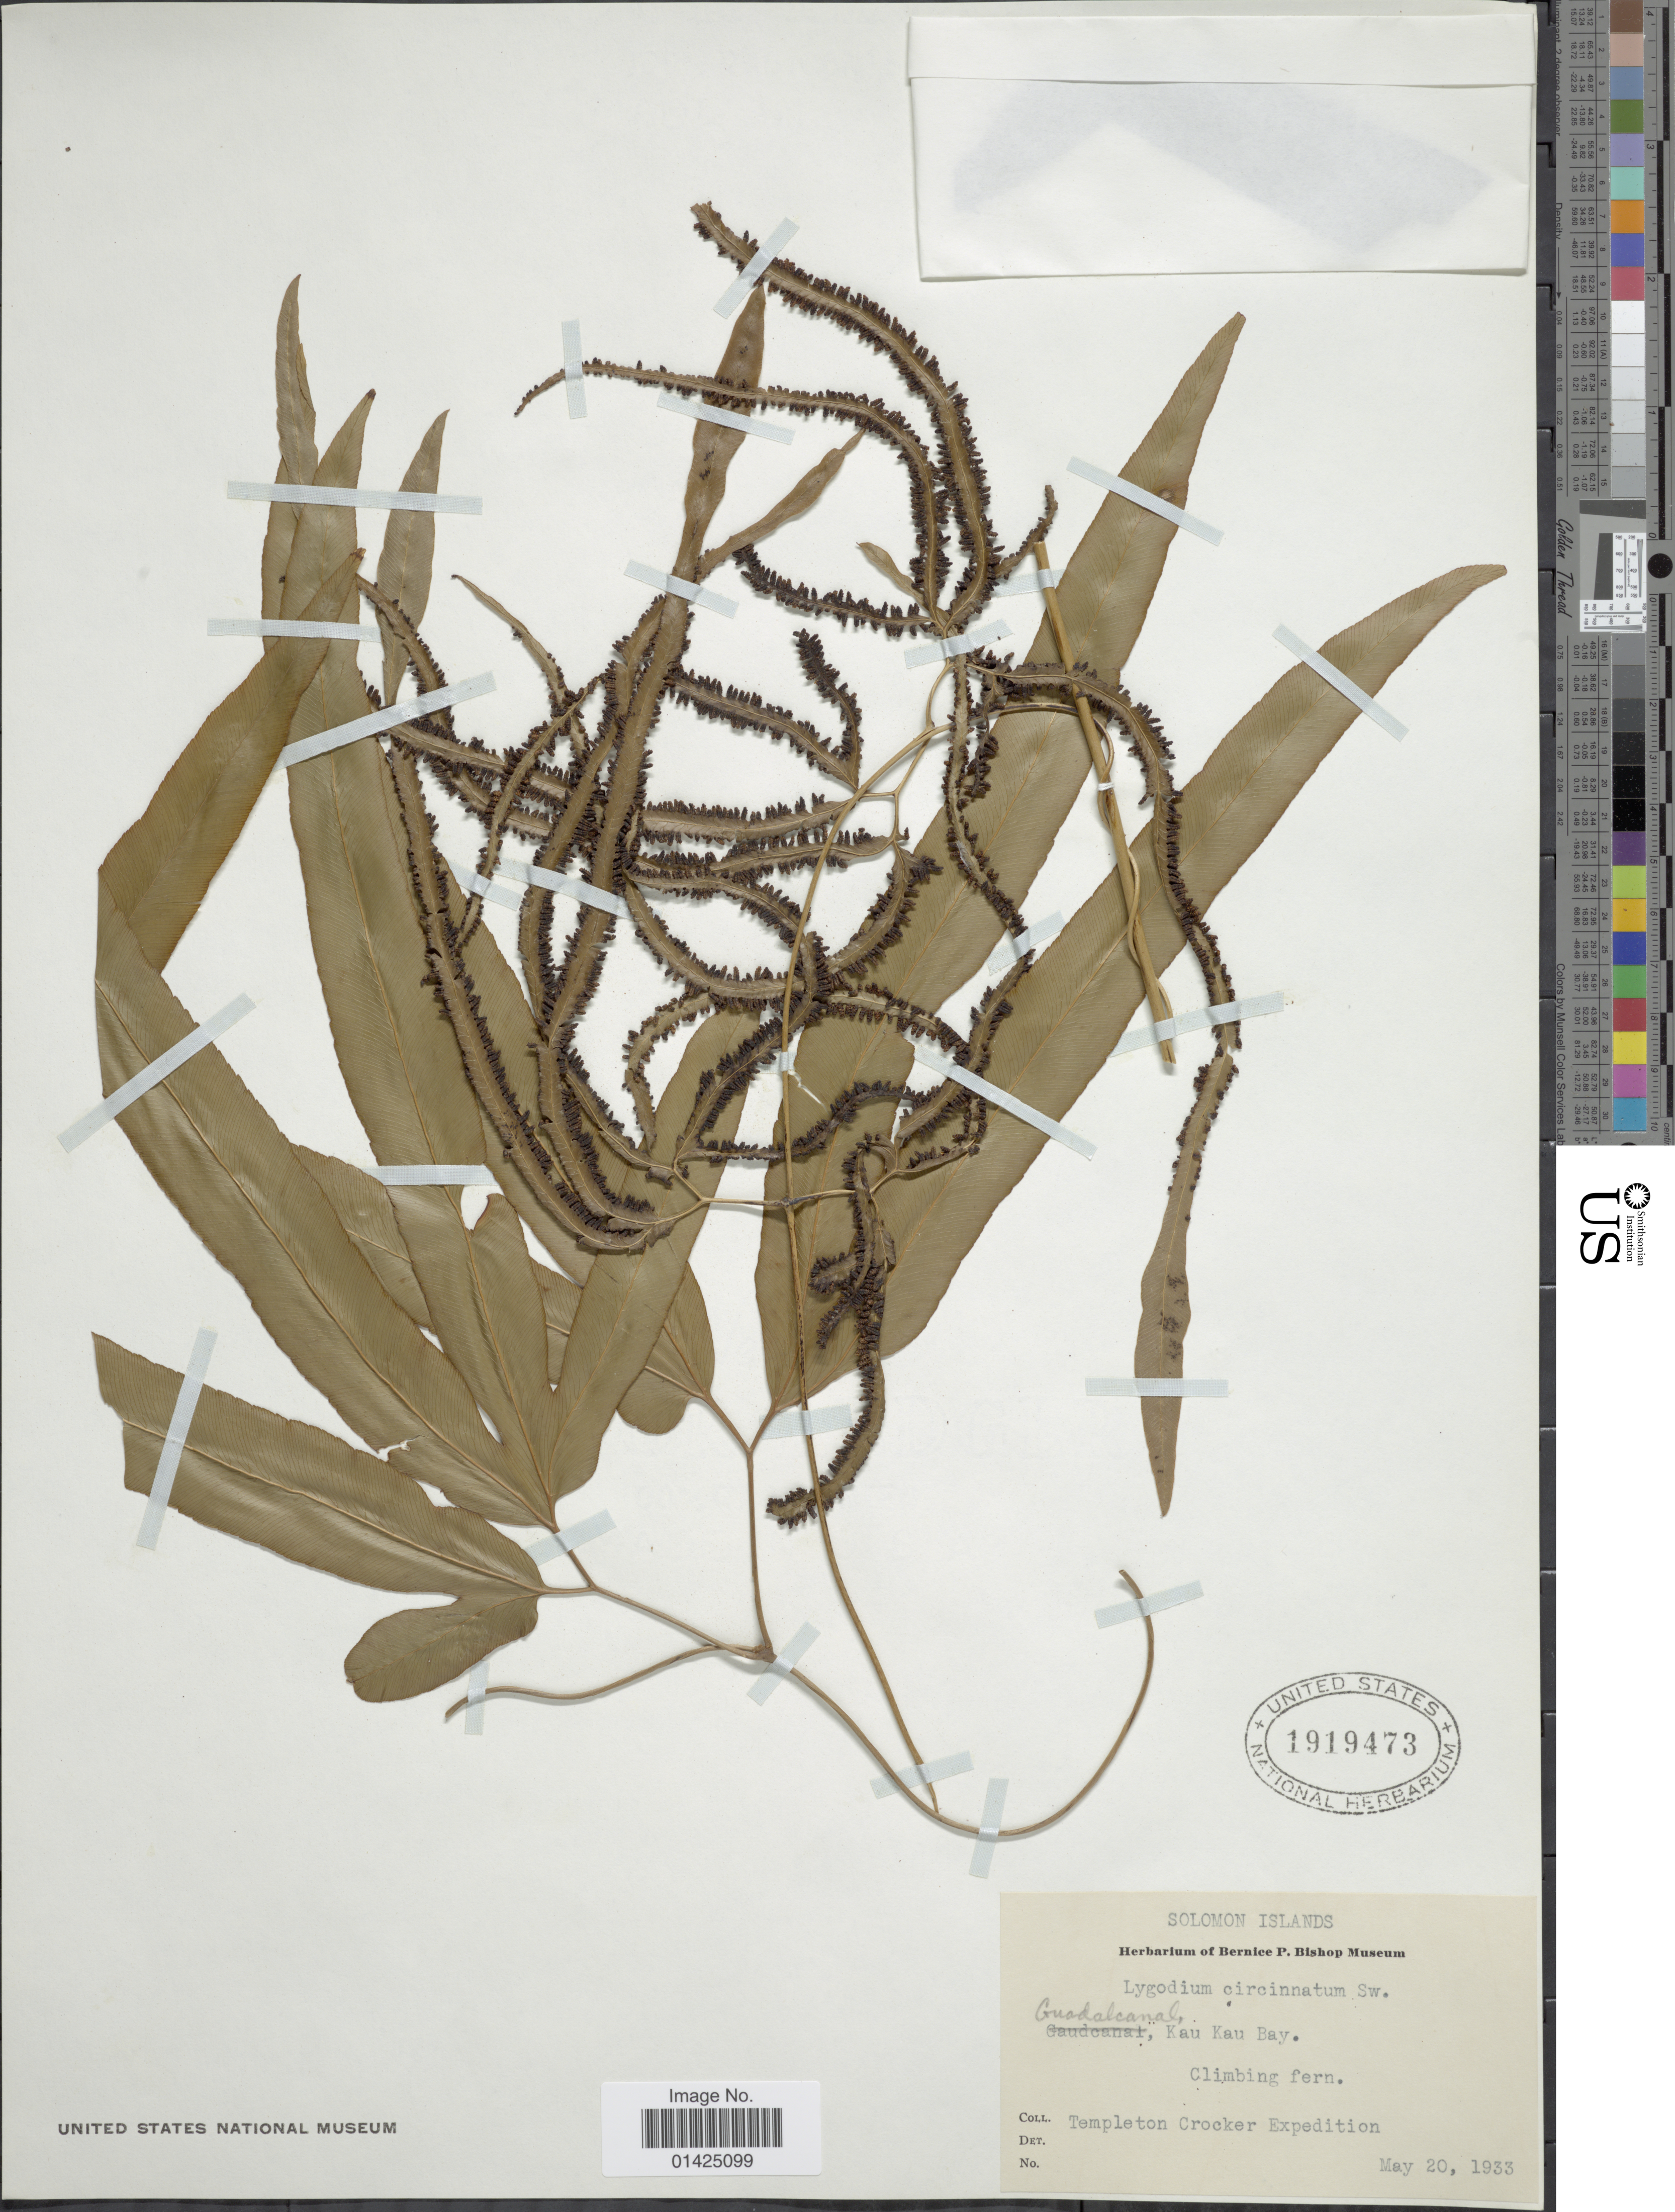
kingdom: Plantae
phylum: Tracheophyta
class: Polypodiopsida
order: Schizaeales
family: Lygodiaceae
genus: Lygodium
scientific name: Lygodium circinnatum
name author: (Burm. f.) Sw.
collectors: Templeton Crocker Expedition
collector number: s..n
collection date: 1933-05-20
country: Solomon Islands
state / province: Solomon Islands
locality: Guadalcamal, Kau Kau Bay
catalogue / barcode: US 1919473